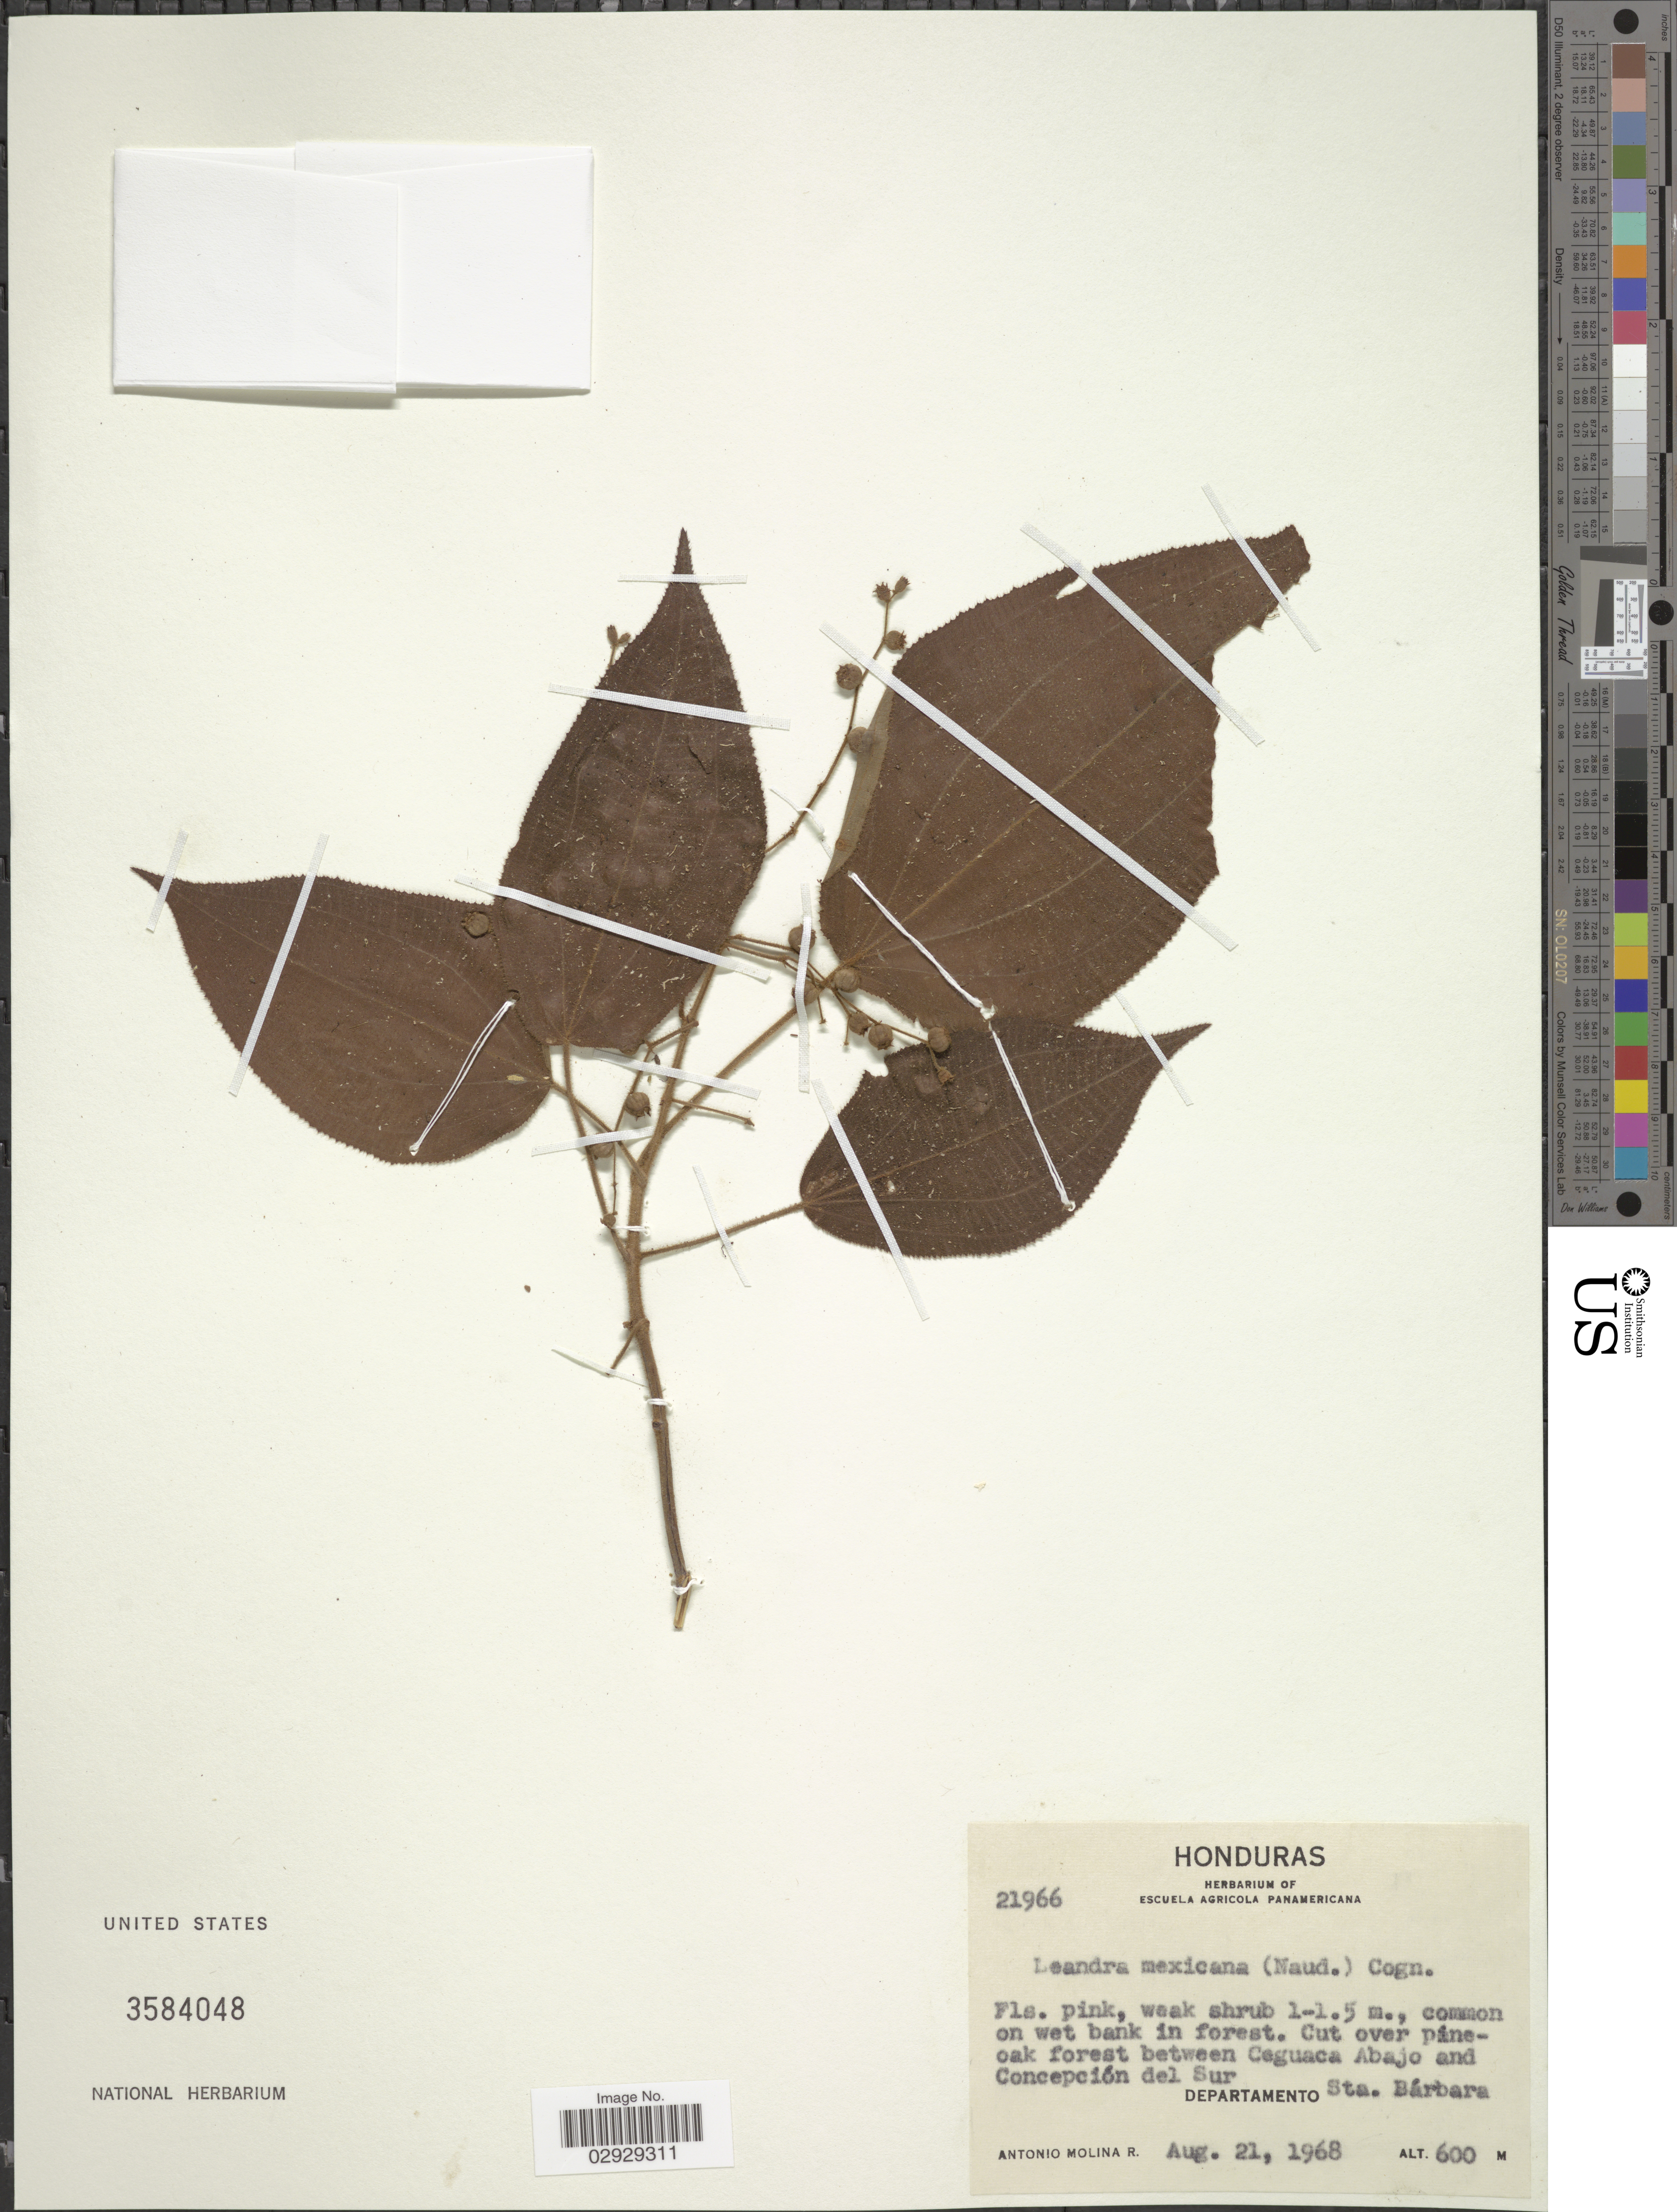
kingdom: Plantae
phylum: Tracheophyta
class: Magnoliopsida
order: Myrtales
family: Melastomataceae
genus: Leandra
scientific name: Leandra mexicana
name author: (Naudin) Cogn.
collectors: A. Molina R.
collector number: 21966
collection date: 1968-08-21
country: Honduras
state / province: Santa Bárbara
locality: Cut over pine-oak forest between Ceguaca Abajo and Concepción del Sur. Departamento Sta. Bárbara.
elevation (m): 600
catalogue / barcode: US 3584048